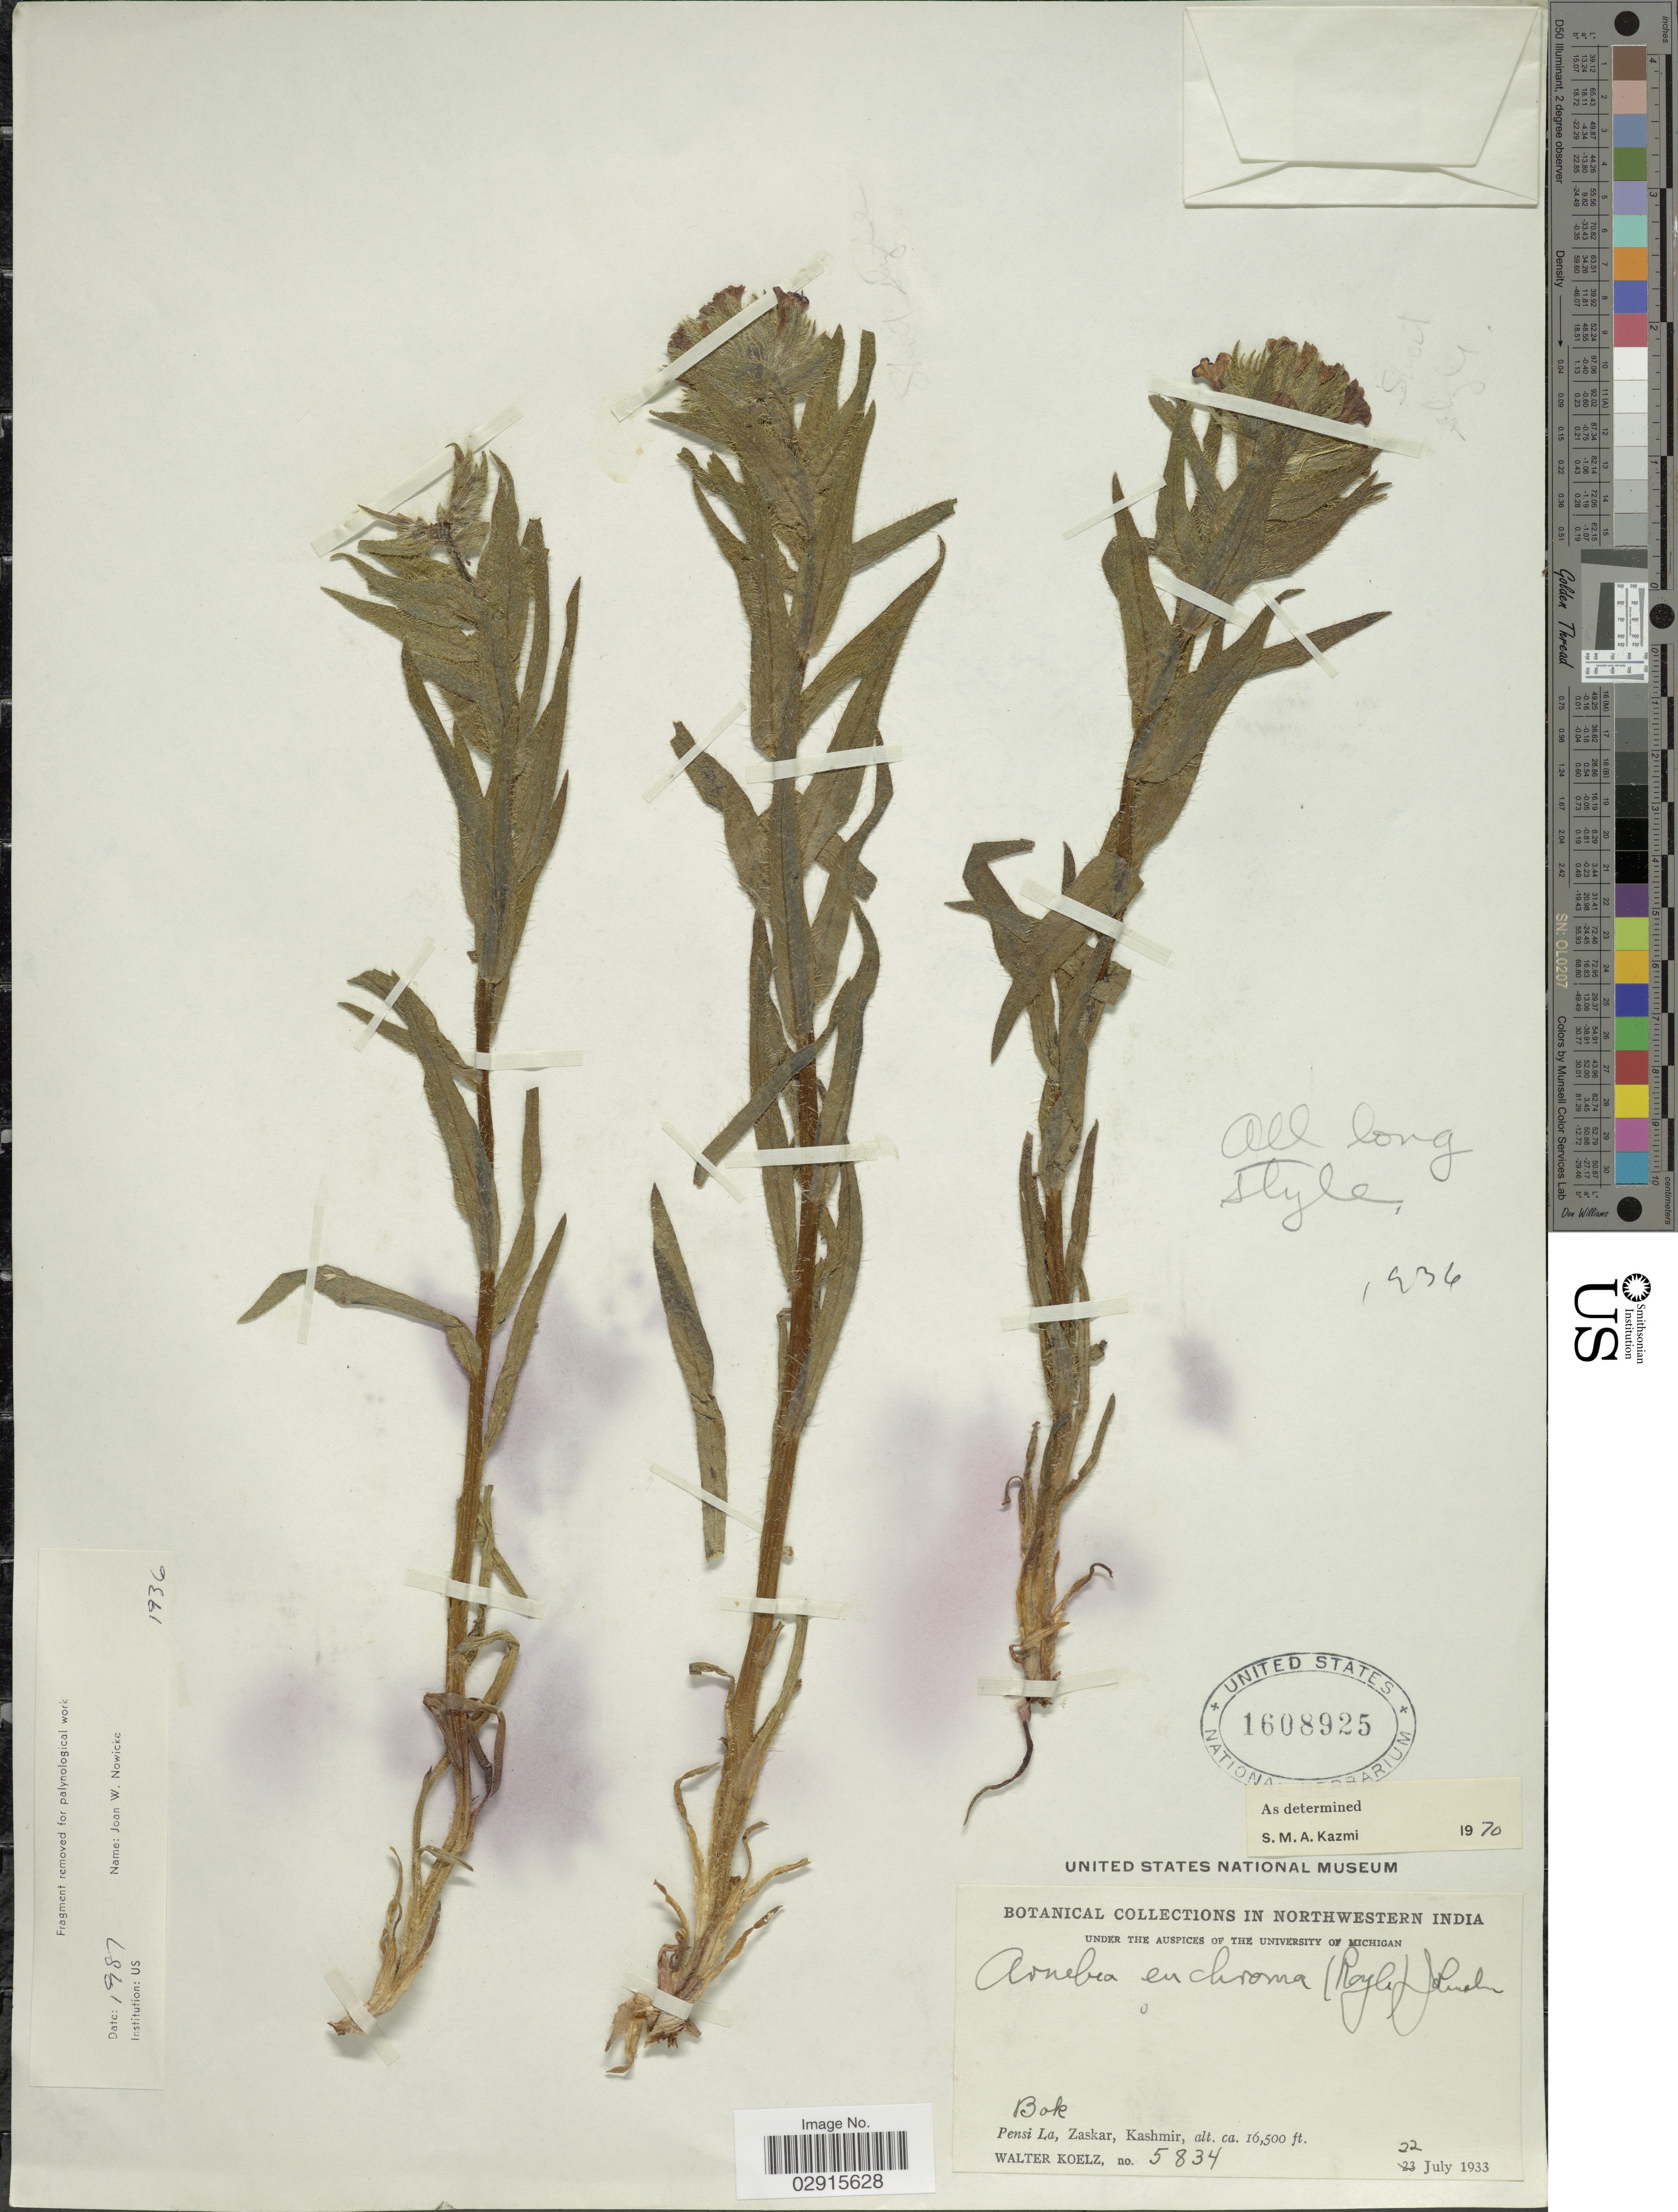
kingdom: Plantae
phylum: Tracheophyta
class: Magnoliopsida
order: Boraginales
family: Boraginaceae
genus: Arnebia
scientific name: Arnebia euchroma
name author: I.M. Johnst.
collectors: W. N. Koelz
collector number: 5834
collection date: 1933-07-22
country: India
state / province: Jammu and Kashmir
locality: Northwestern India, Bok, Pensi La, Zaskar, Kashmir.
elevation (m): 5029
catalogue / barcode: US 1608925